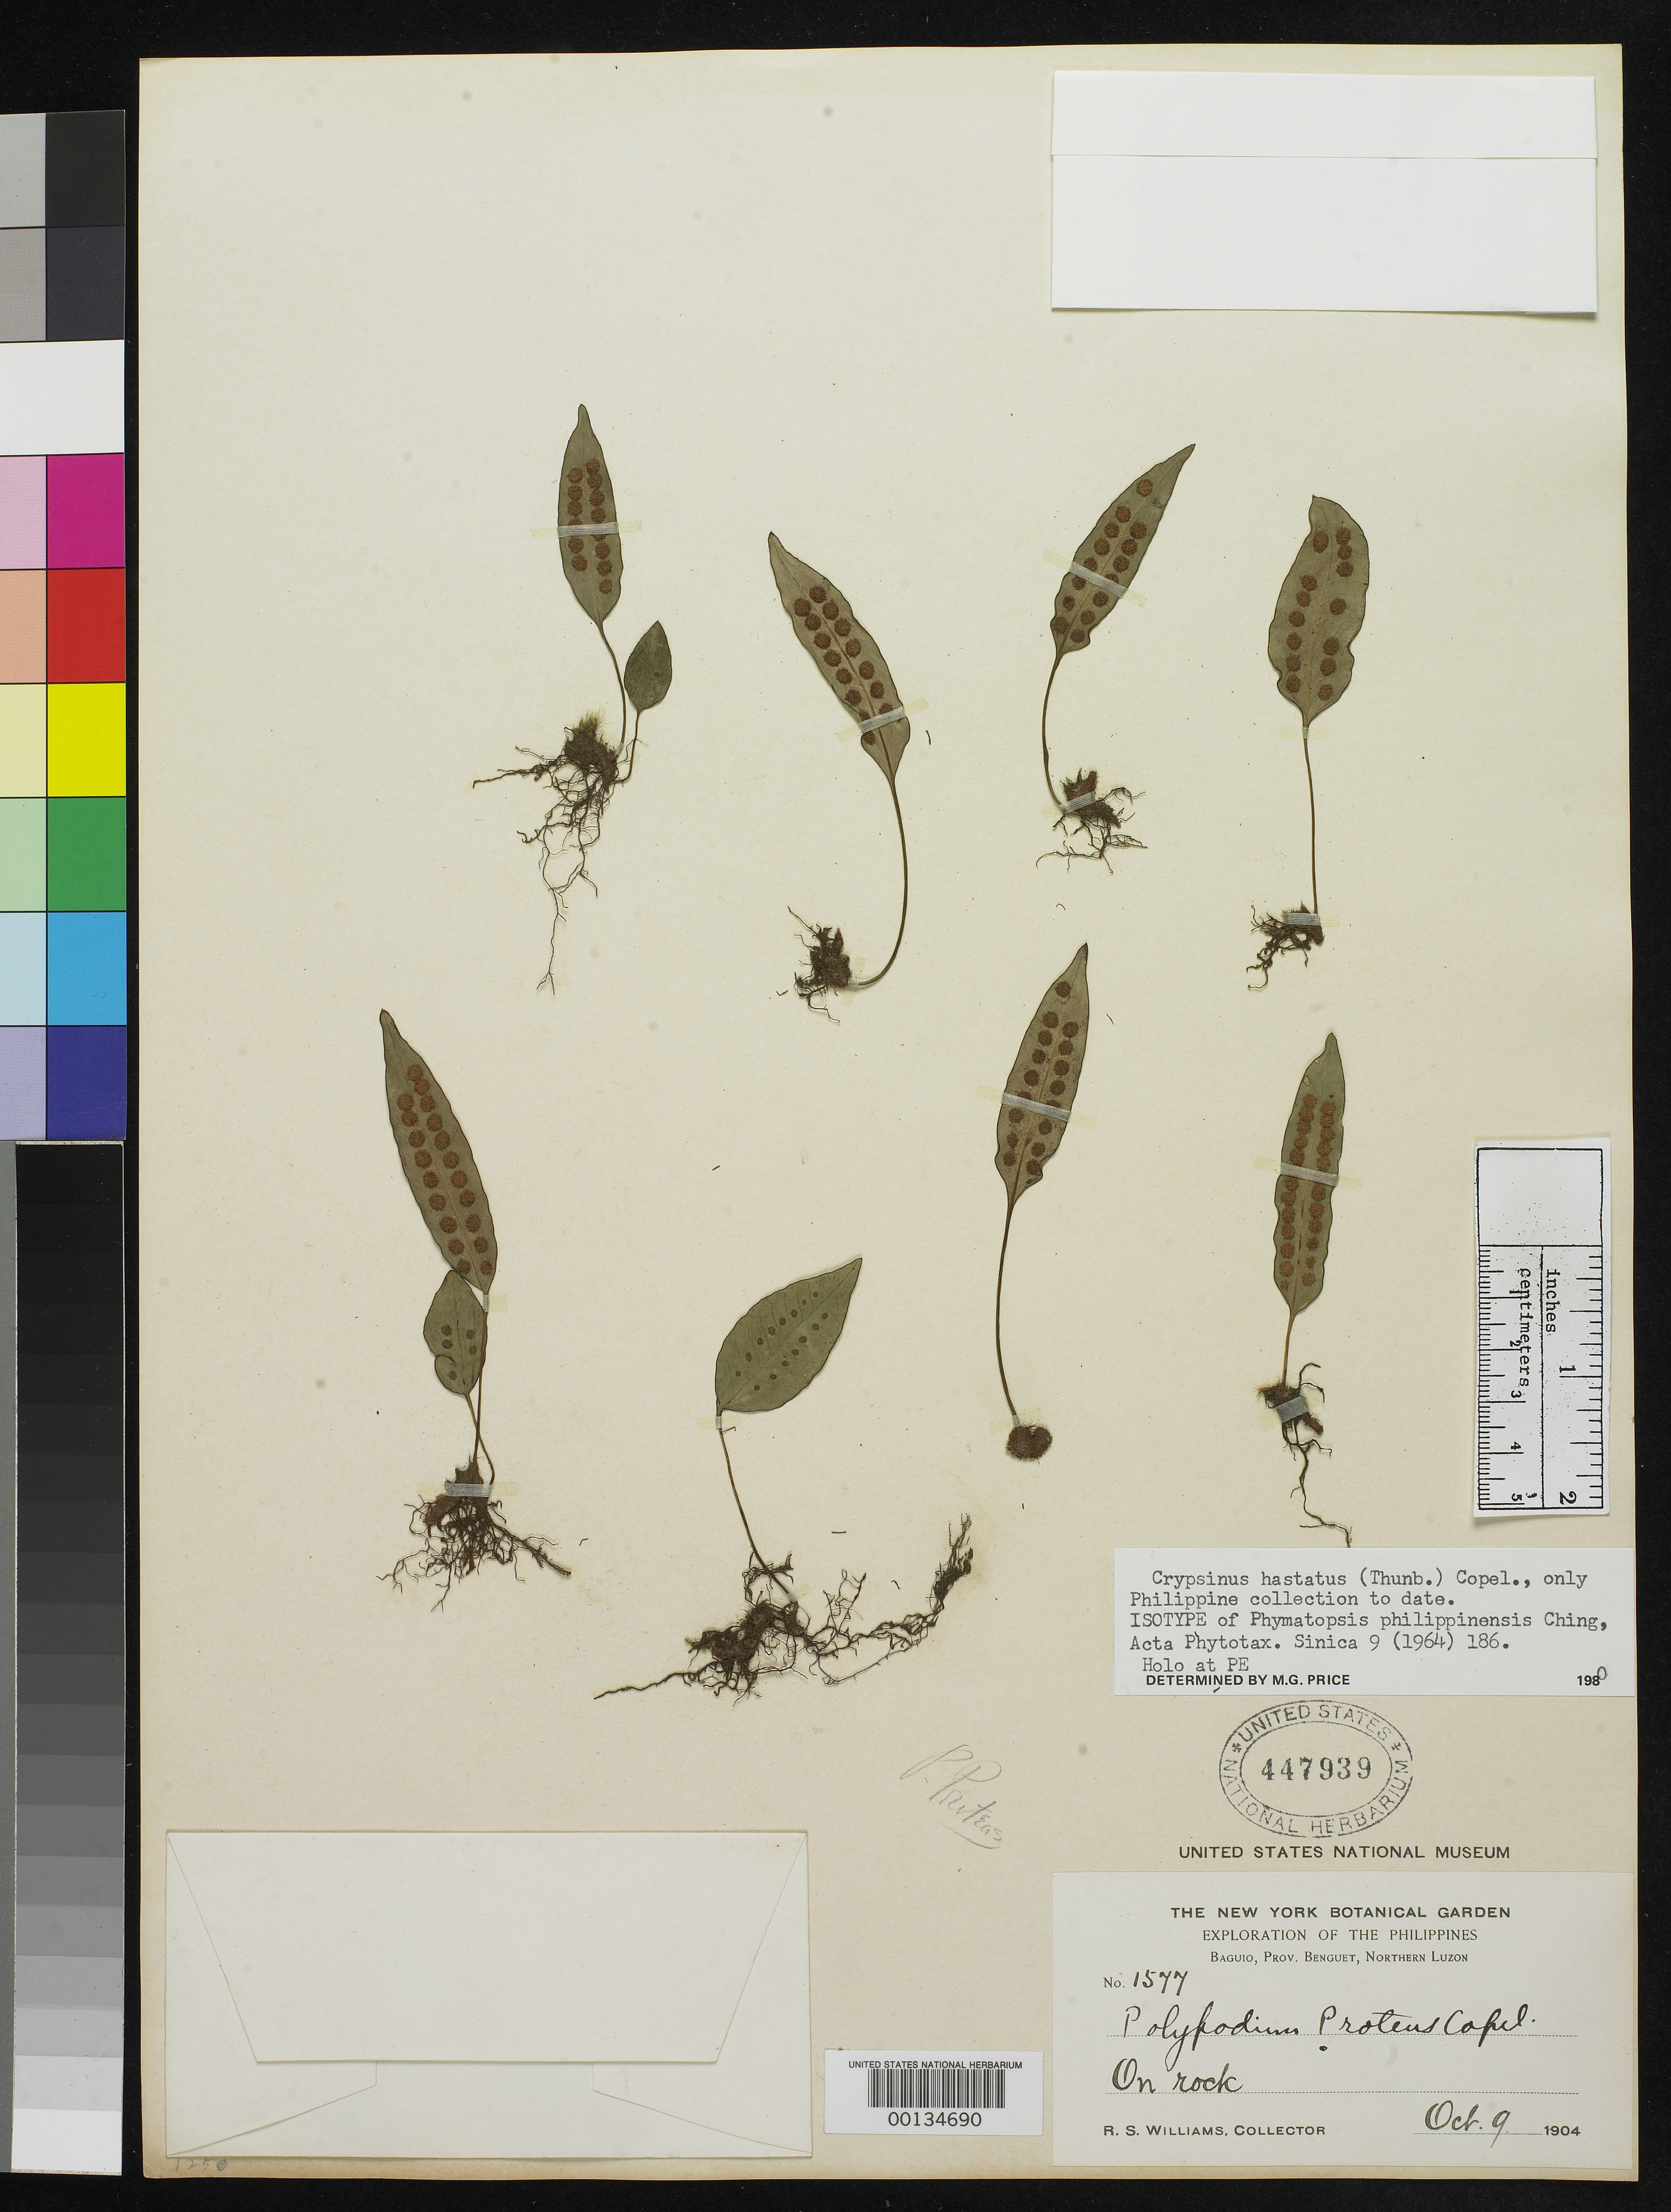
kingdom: Plantae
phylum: Tracheophyta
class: Polypodiopsida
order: Polypodiales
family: Polypodiaceae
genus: Phymatopsis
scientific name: Phymatopsis philippinensis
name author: Ching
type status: Isotype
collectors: R. S. Williams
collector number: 1577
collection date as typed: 09 Oct 1904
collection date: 1904-10-09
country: Philippines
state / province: Cordillera (Administrative Region)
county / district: Benguet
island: Luzon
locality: Baguio.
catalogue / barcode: US 447939